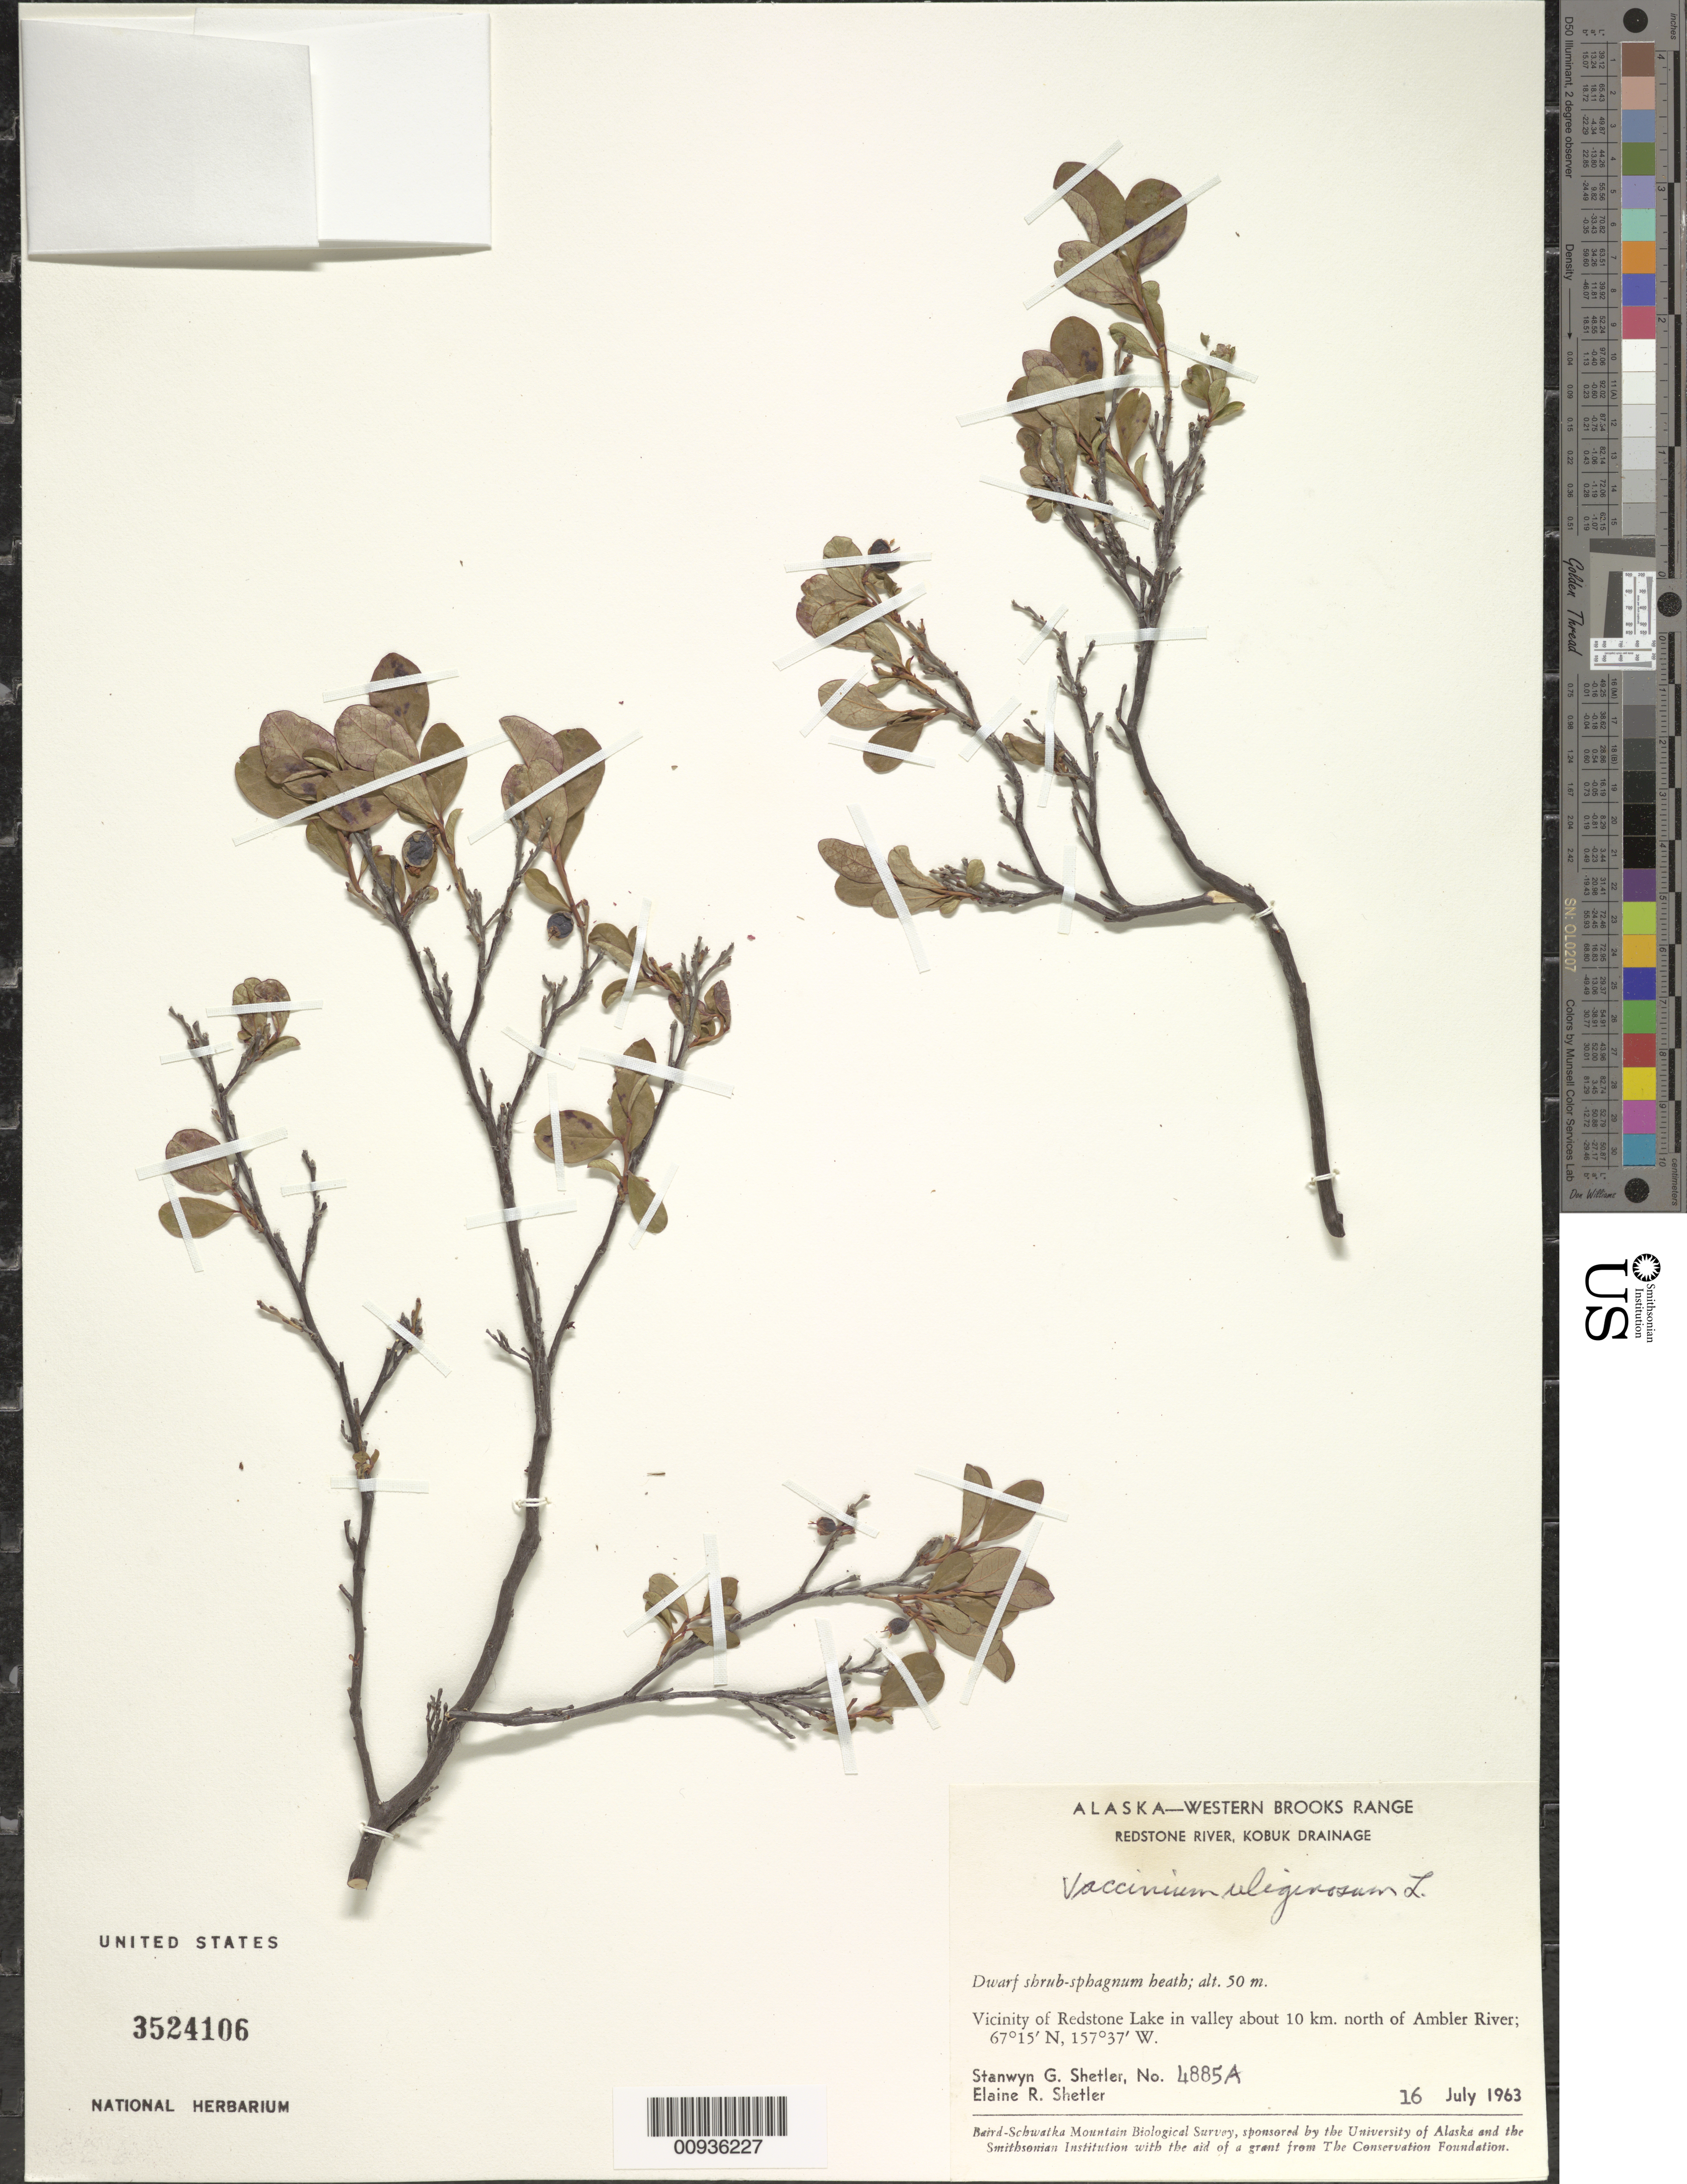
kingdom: Plantae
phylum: Tracheophyta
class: Magnoliopsida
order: Ericales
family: Ericaceae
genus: Vaccinium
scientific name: Vaccinium uliginosum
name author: L.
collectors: S. Shetler & E. R. Shetler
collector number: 4885A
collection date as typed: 16 Jul 1963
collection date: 1963-07-16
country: United States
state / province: Alaska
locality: Vicinity of Redstone Lake in valley about 10 km. north of Ambler River. Western Brooks Range, Redstone River, Kobuk Drainage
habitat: Dwarf shrub-sphagnum heath.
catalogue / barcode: US 3524106